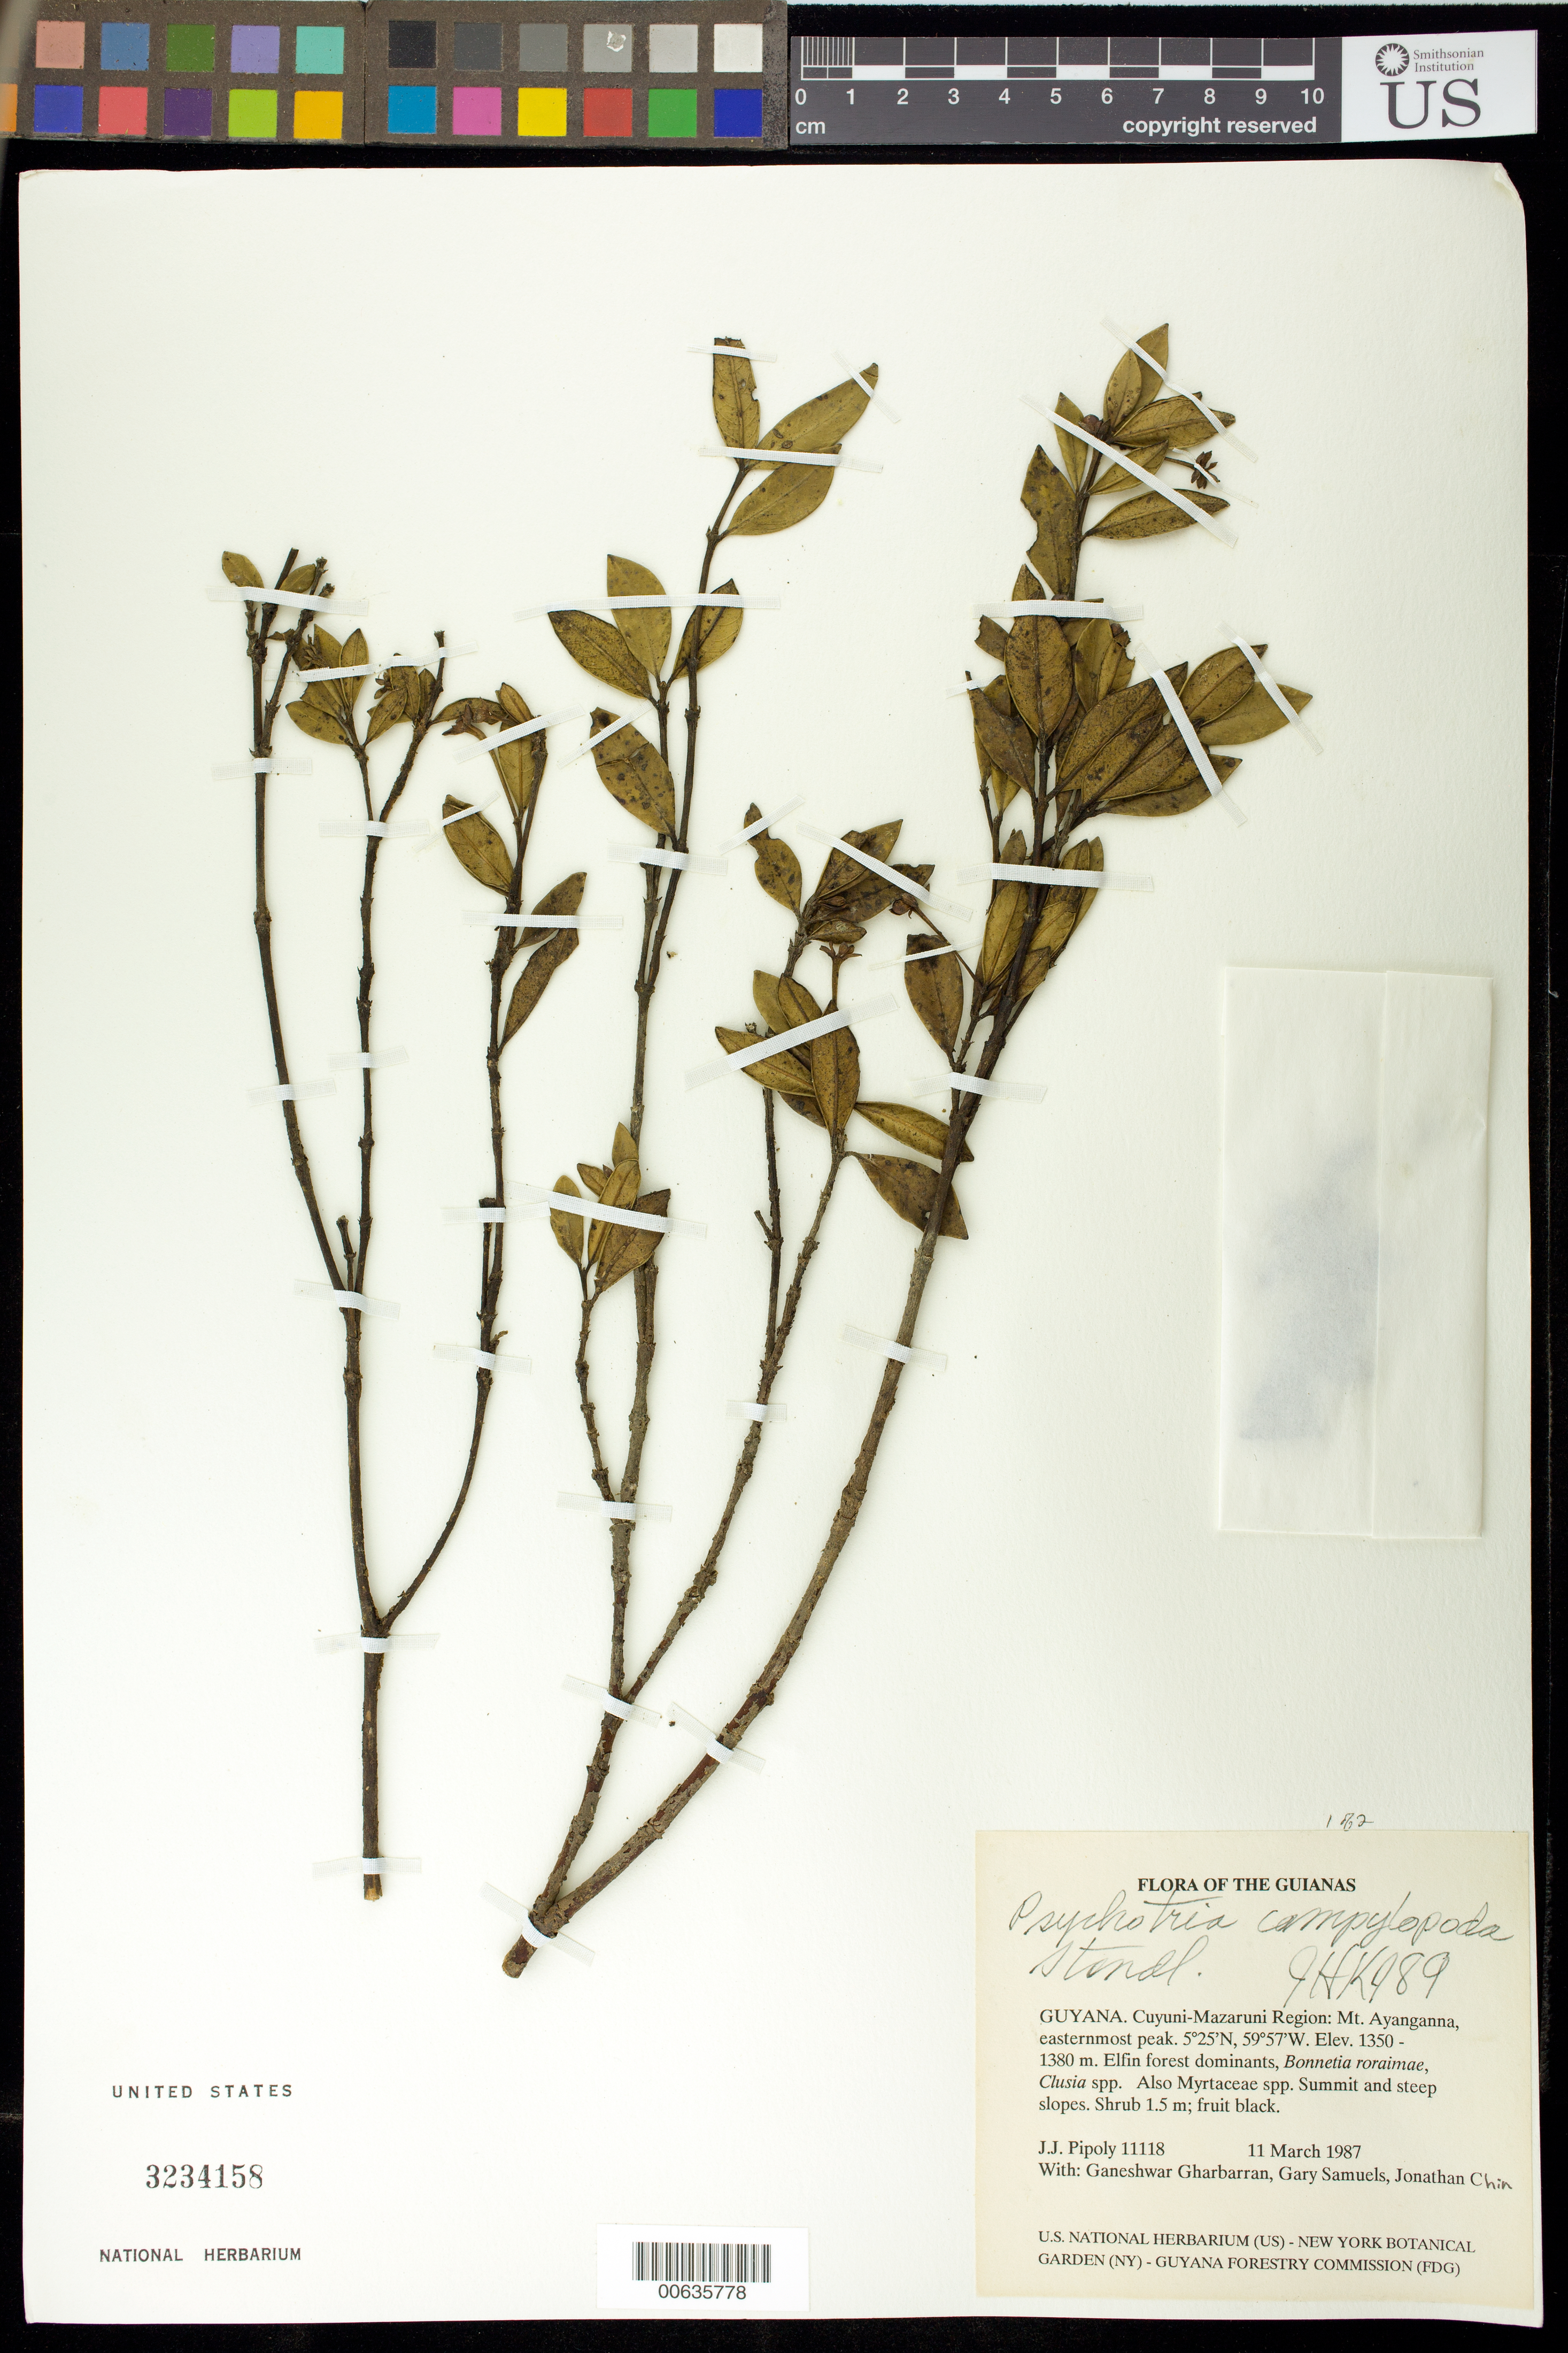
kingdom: Plantae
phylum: Tracheophyta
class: Magnoliopsida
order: Gentianales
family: Rubiaceae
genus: Palicourea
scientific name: Palicourea campylopoda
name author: (Standl.) Delprete & J.H. Kirkbr.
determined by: Kirkbride, J. H., Jr.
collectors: J. J. Pipoly, G. Gharbarran, G. Samuels & J. Chin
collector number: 11118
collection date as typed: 11 March 1987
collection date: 1987-03-11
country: Guyana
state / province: Cuyuni-Mazaruni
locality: Mt. Ayanganna, easternmost peak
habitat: Summit and steep slopes. Elfin forest dominated by Bonnetia roraimae, Clusia spp., various Myrtaceae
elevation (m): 1350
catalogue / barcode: US 3234158